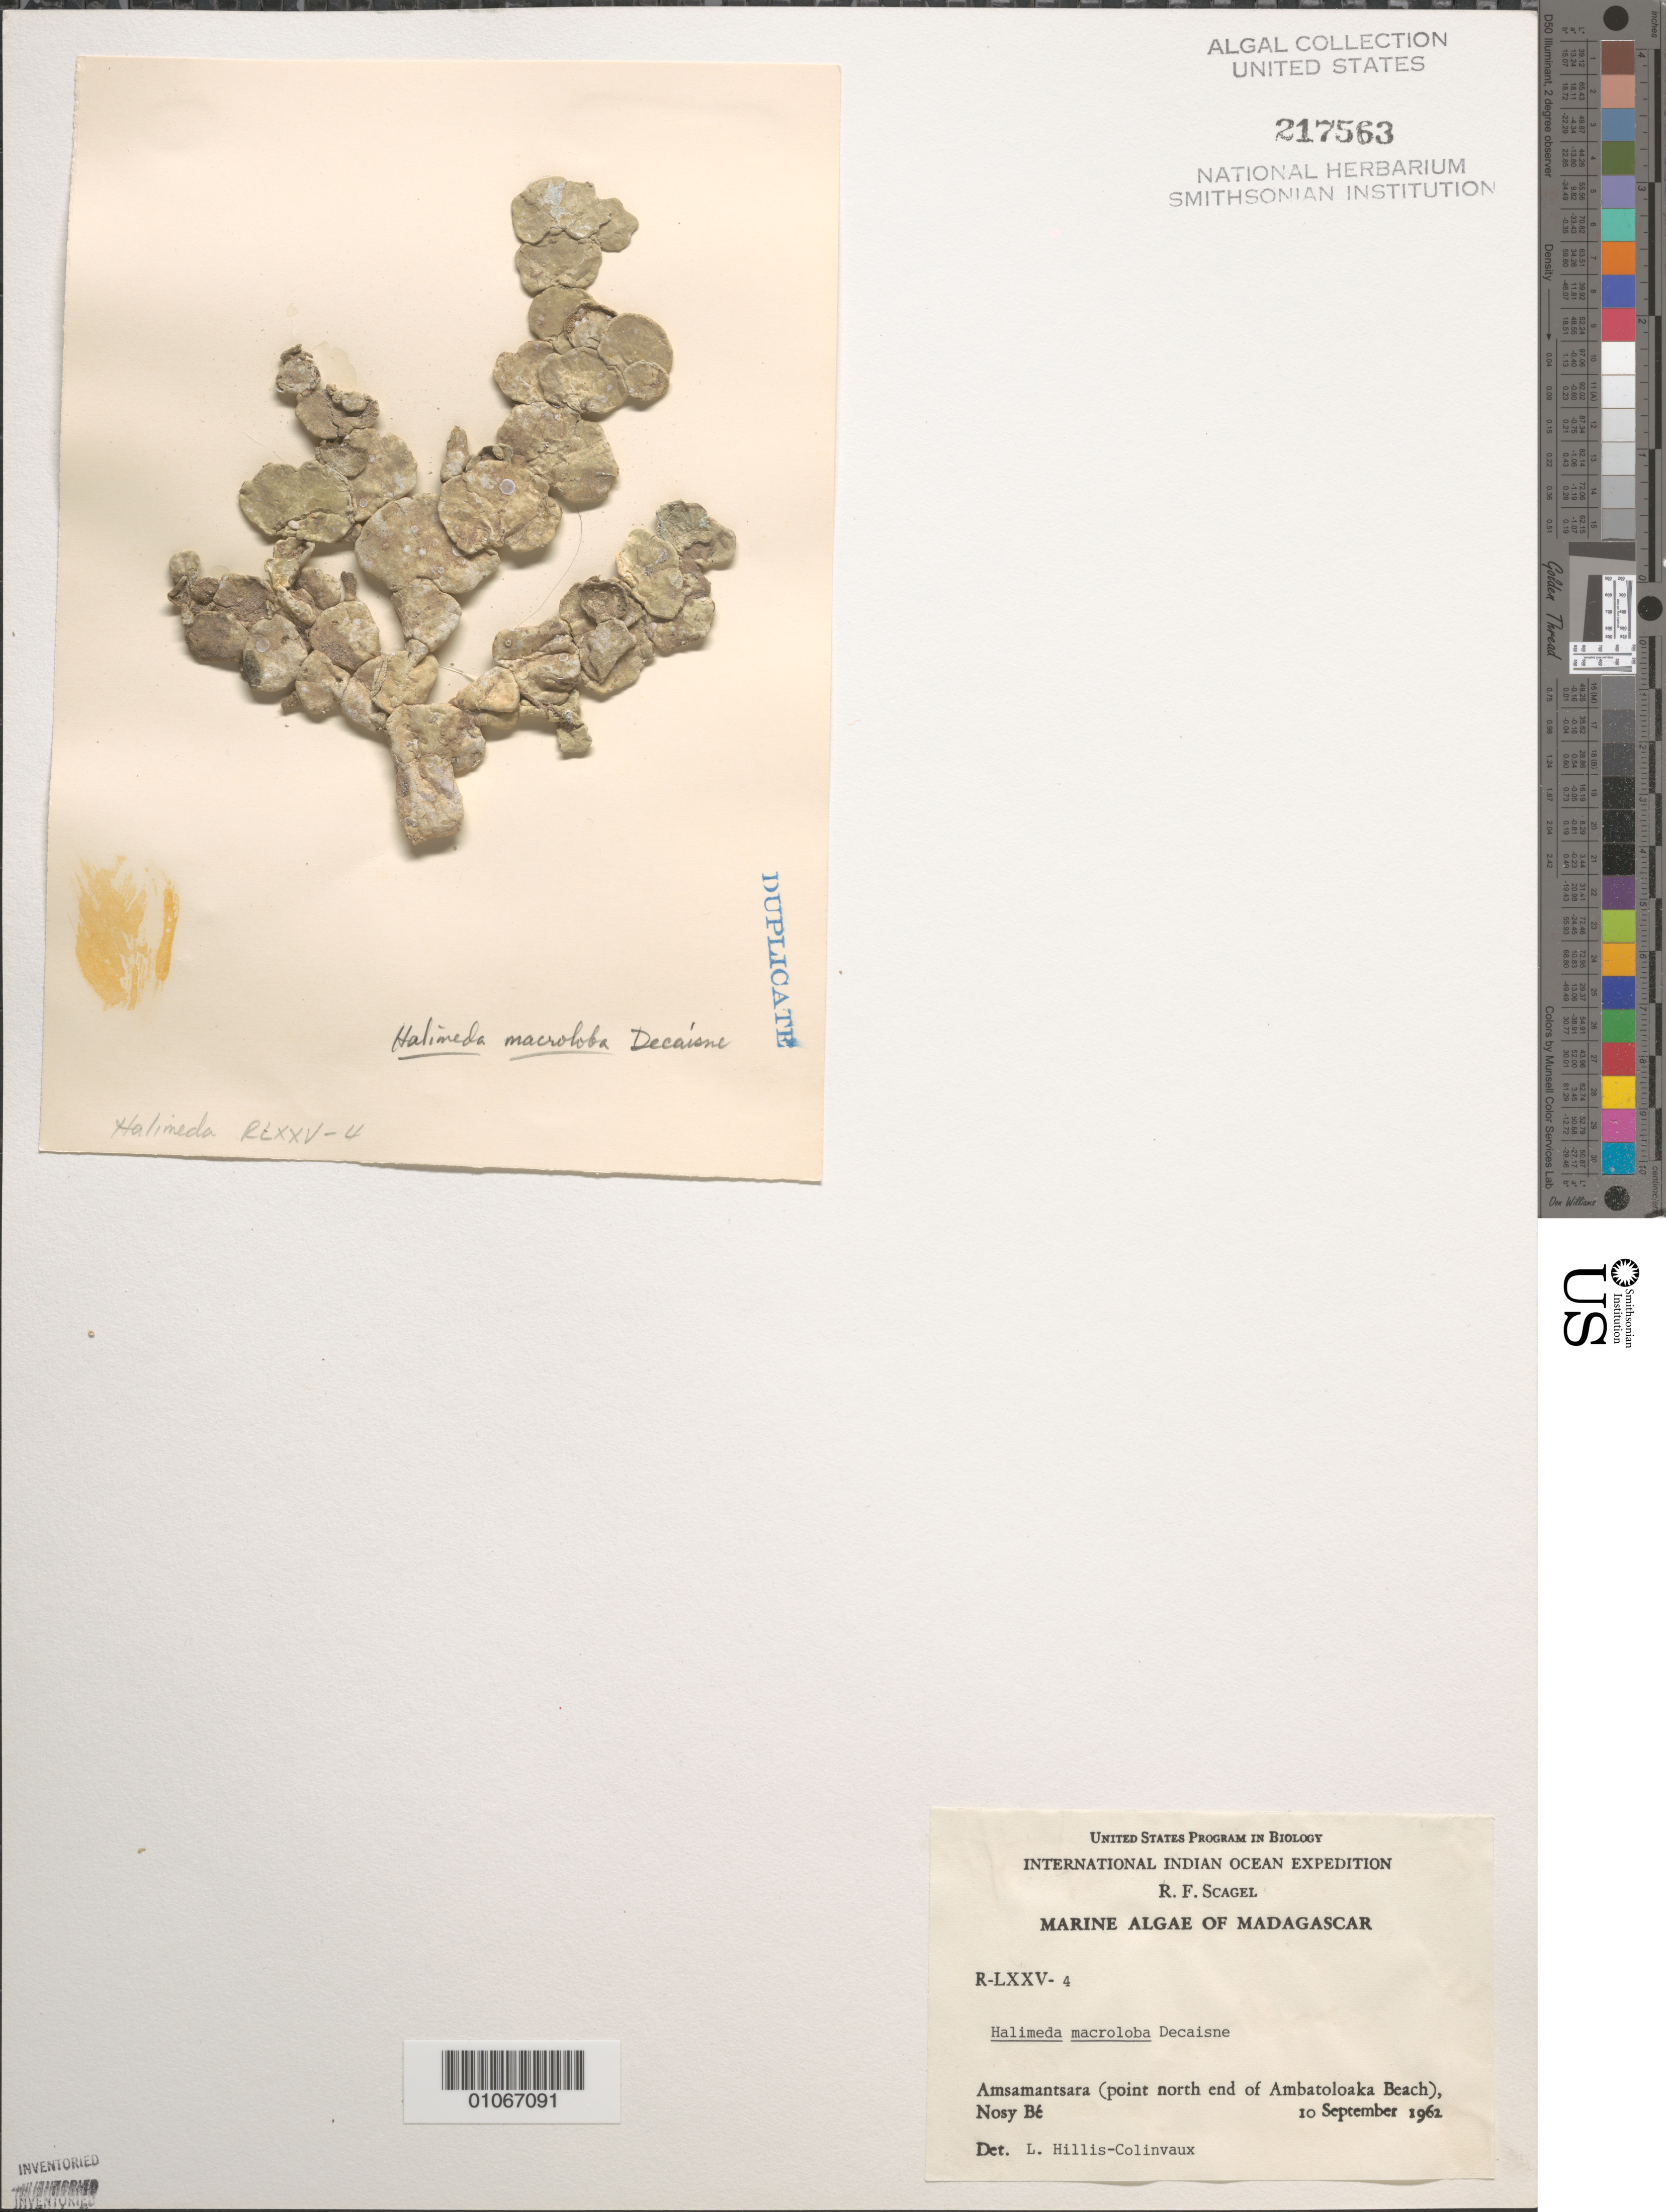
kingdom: Plantae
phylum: Chlorophyta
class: Ulvophyceae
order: Bryopsidales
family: Halimedaceae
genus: Halimeda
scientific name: Halimeda macroloba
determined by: Hillis-Colinvaux, L.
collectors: R. F. Scagel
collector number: R-LXXV-4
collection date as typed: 10 Sep 1962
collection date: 1962-09-10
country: Madagascar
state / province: Diana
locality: Amsamantsara (point north end of Ambatoloaka Beach)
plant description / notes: International Indian Ocean Expedition, 1962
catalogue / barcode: US 217563